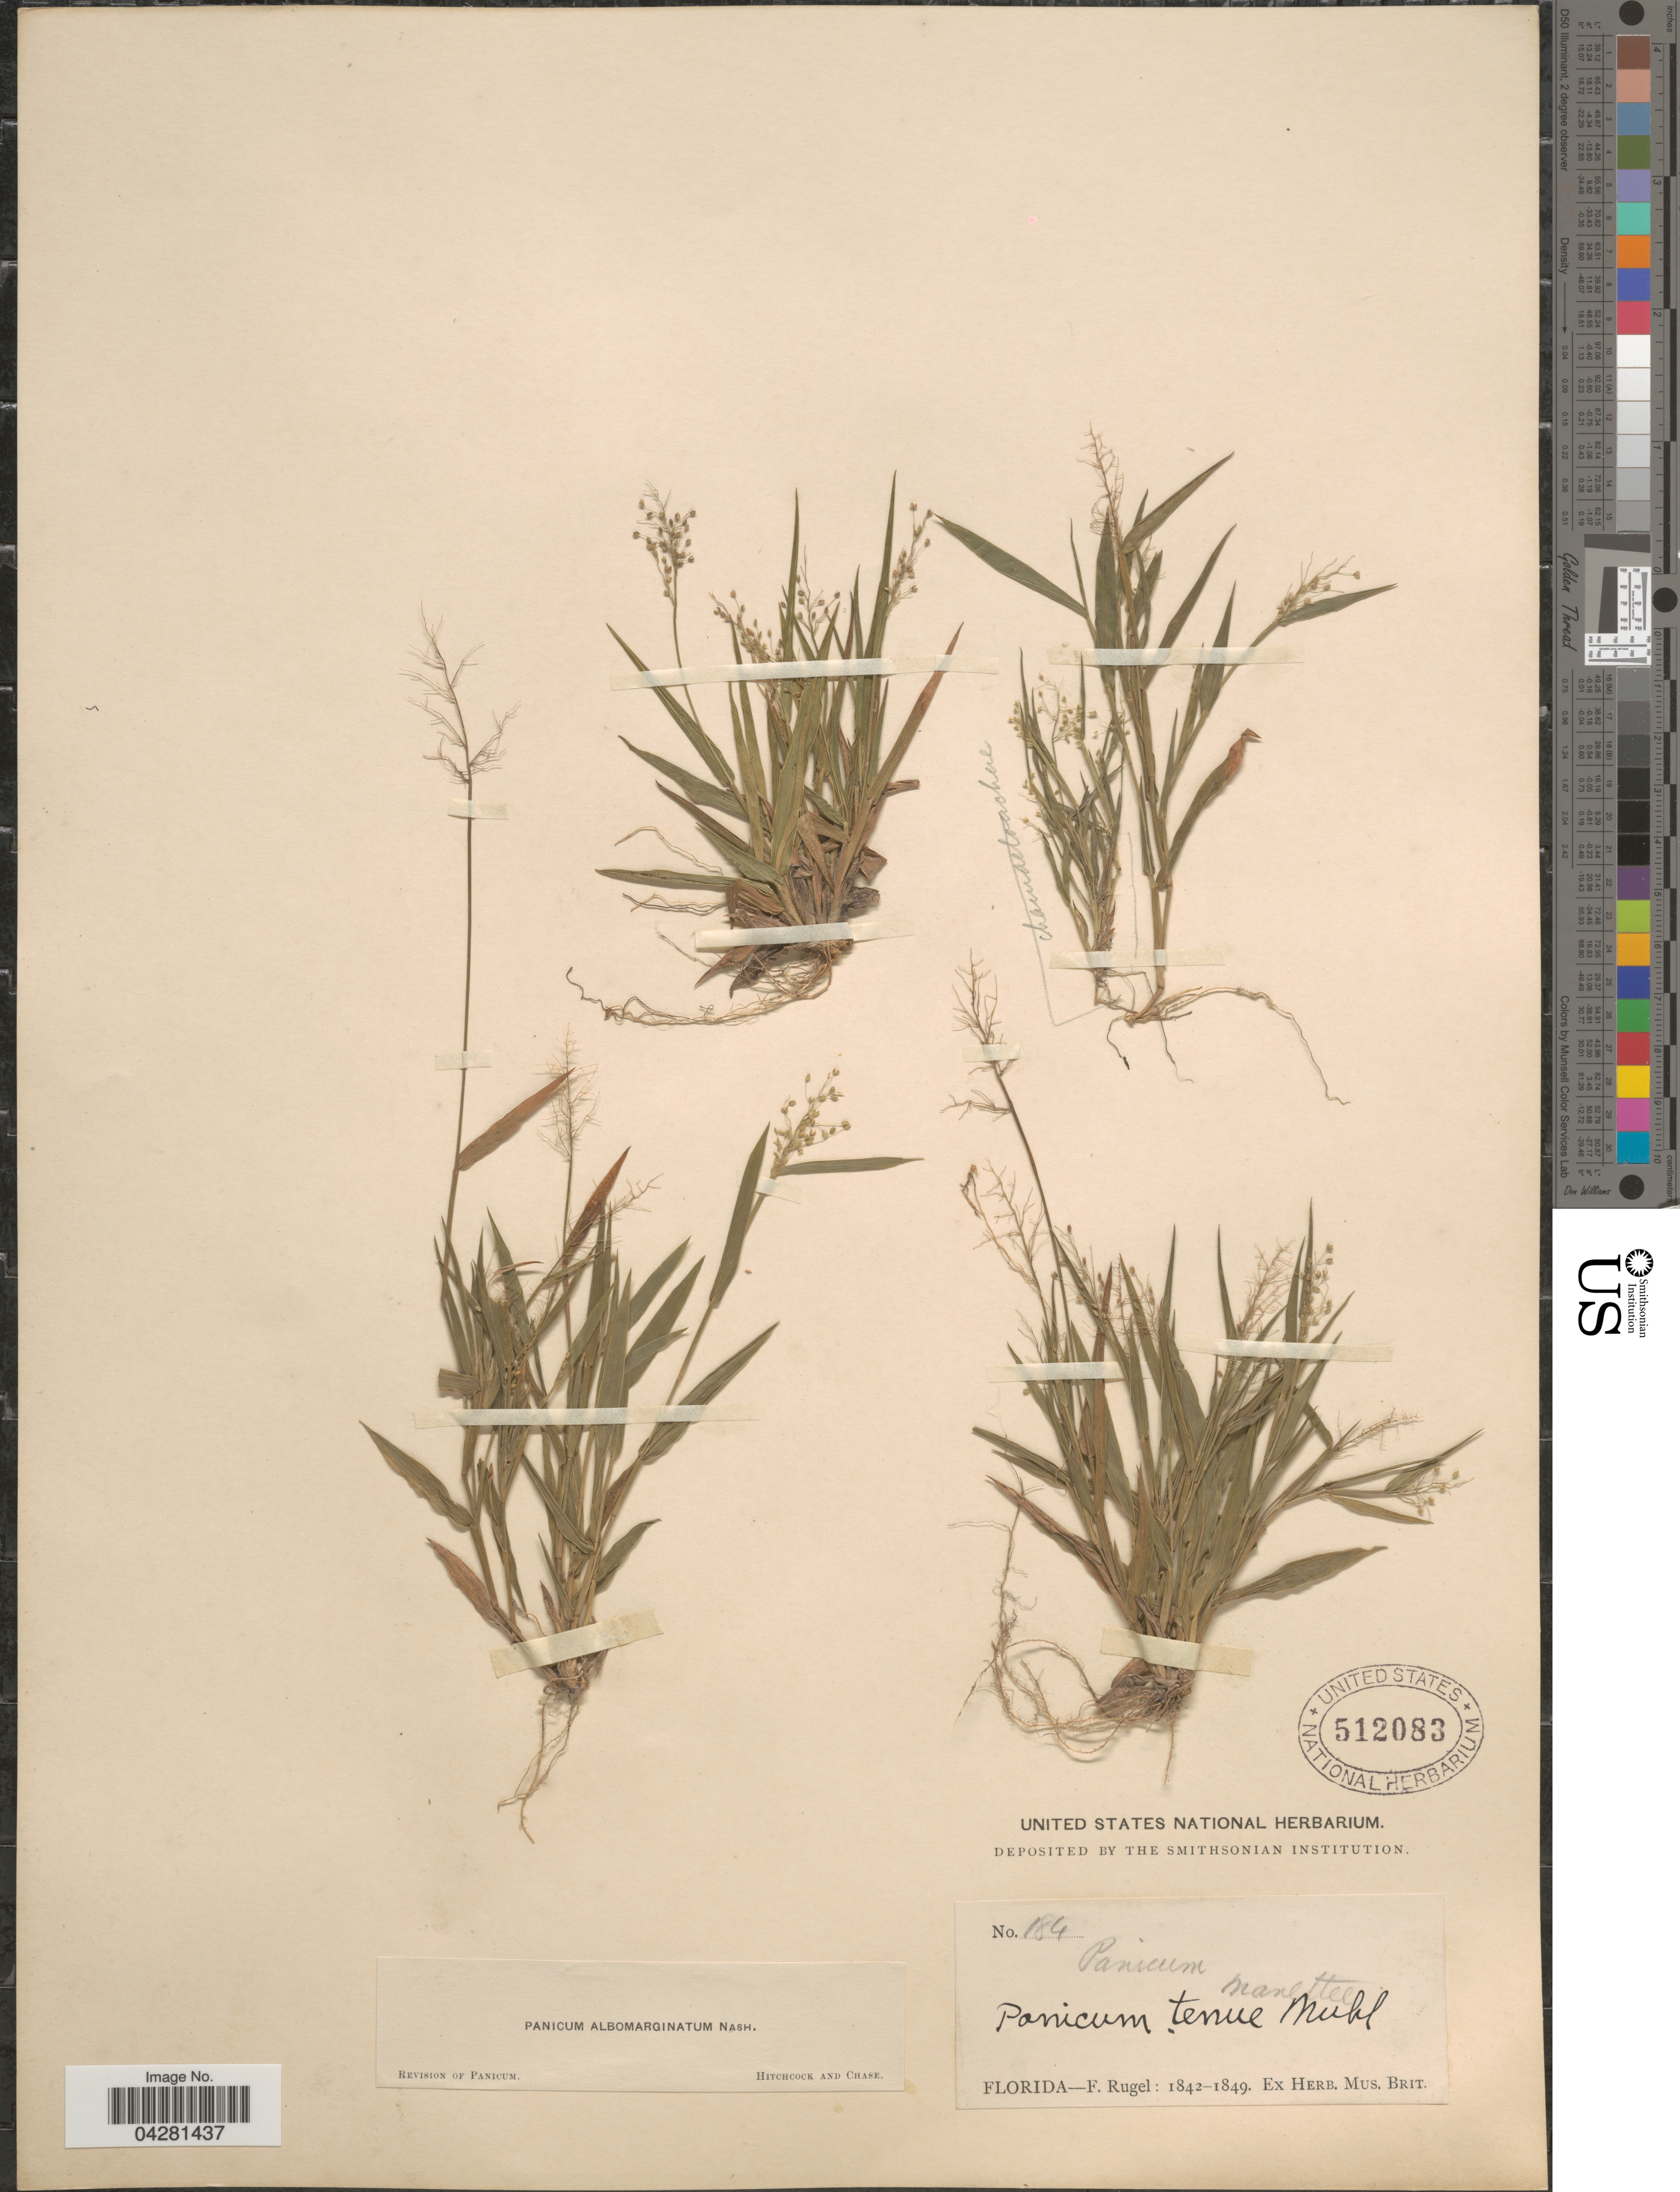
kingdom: Plantae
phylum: Tracheophyta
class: Liliopsida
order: Poales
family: Poaceae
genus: Dichanthelium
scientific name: Dichanthelium dichotomum var. unciphyllum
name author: (Trin.) Davidse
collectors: F. Rugel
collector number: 184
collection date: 1842/1849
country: United States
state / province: Florida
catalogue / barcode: US 512083